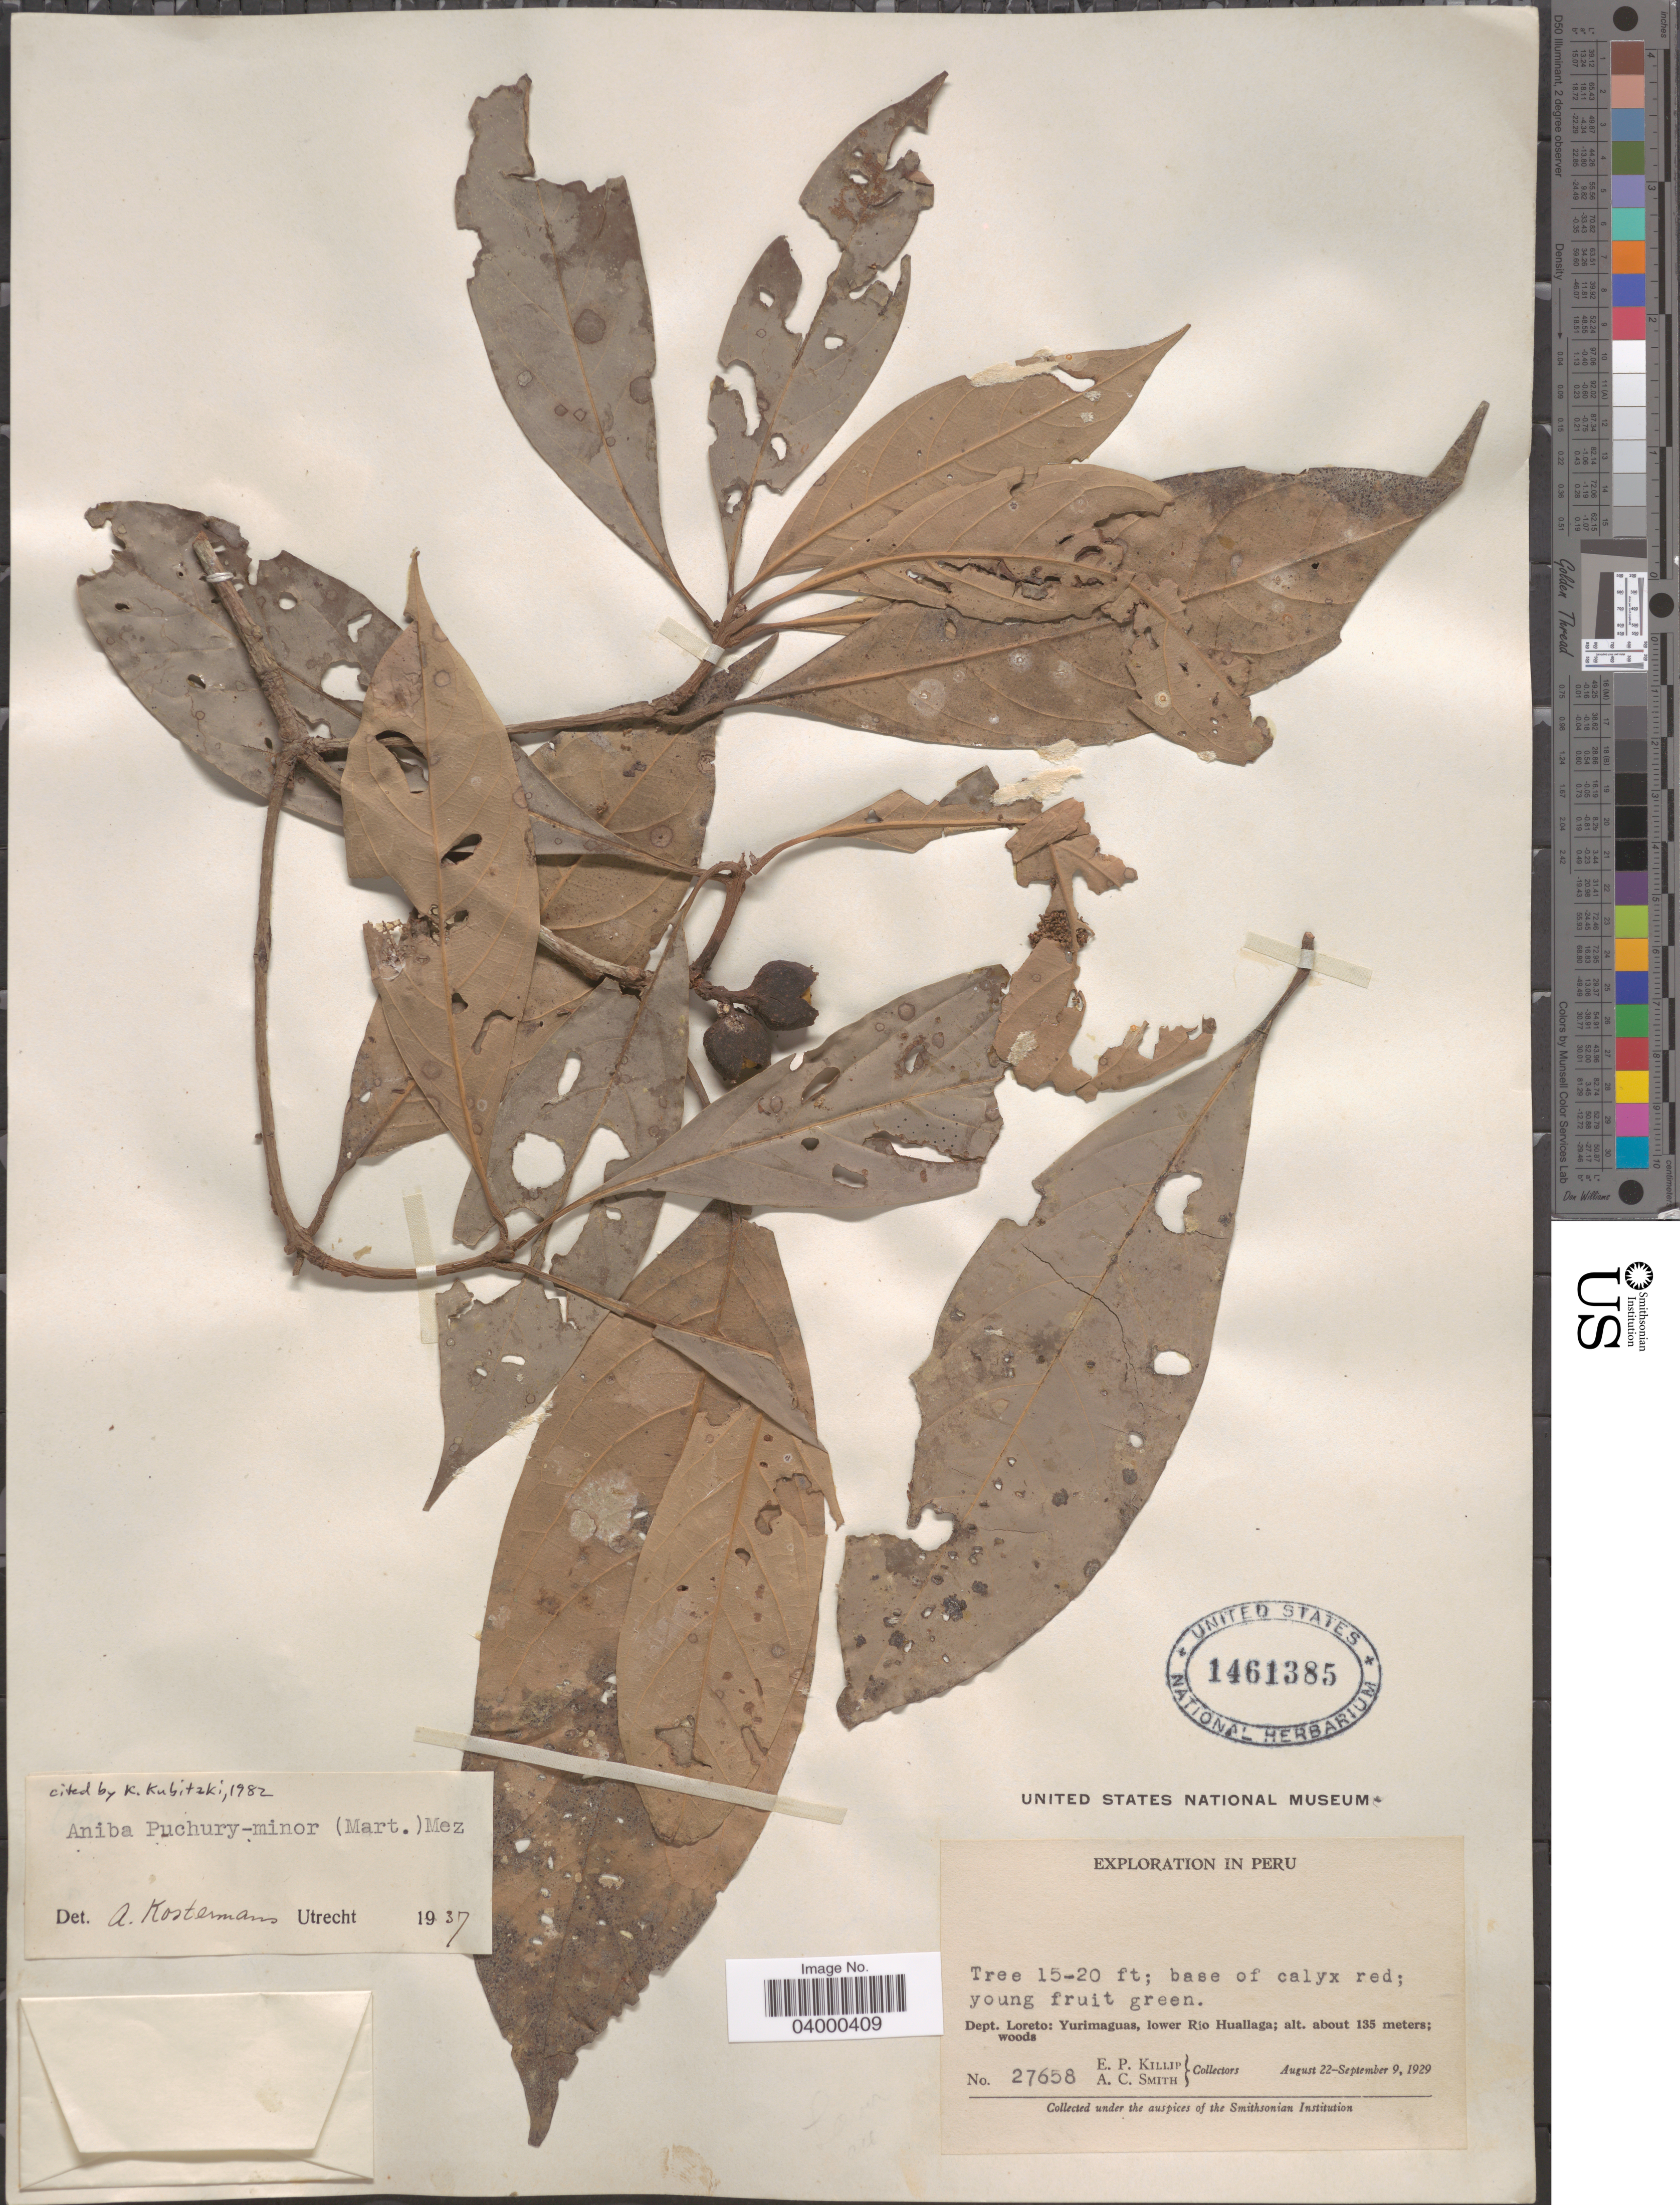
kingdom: Plantae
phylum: Tracheophyta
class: Magnoliopsida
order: Laurales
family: Lauraceae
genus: Aniba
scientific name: Aniba puchury-minor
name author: (Mart.) Mez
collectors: E. P. Killip & A. C. Smith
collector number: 27658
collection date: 1929-08-22/1929-09-09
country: Peru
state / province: Loreto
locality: Dept. Loreto: Yurimaguas, lower Río Huallaga.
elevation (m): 135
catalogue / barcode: US 1461385